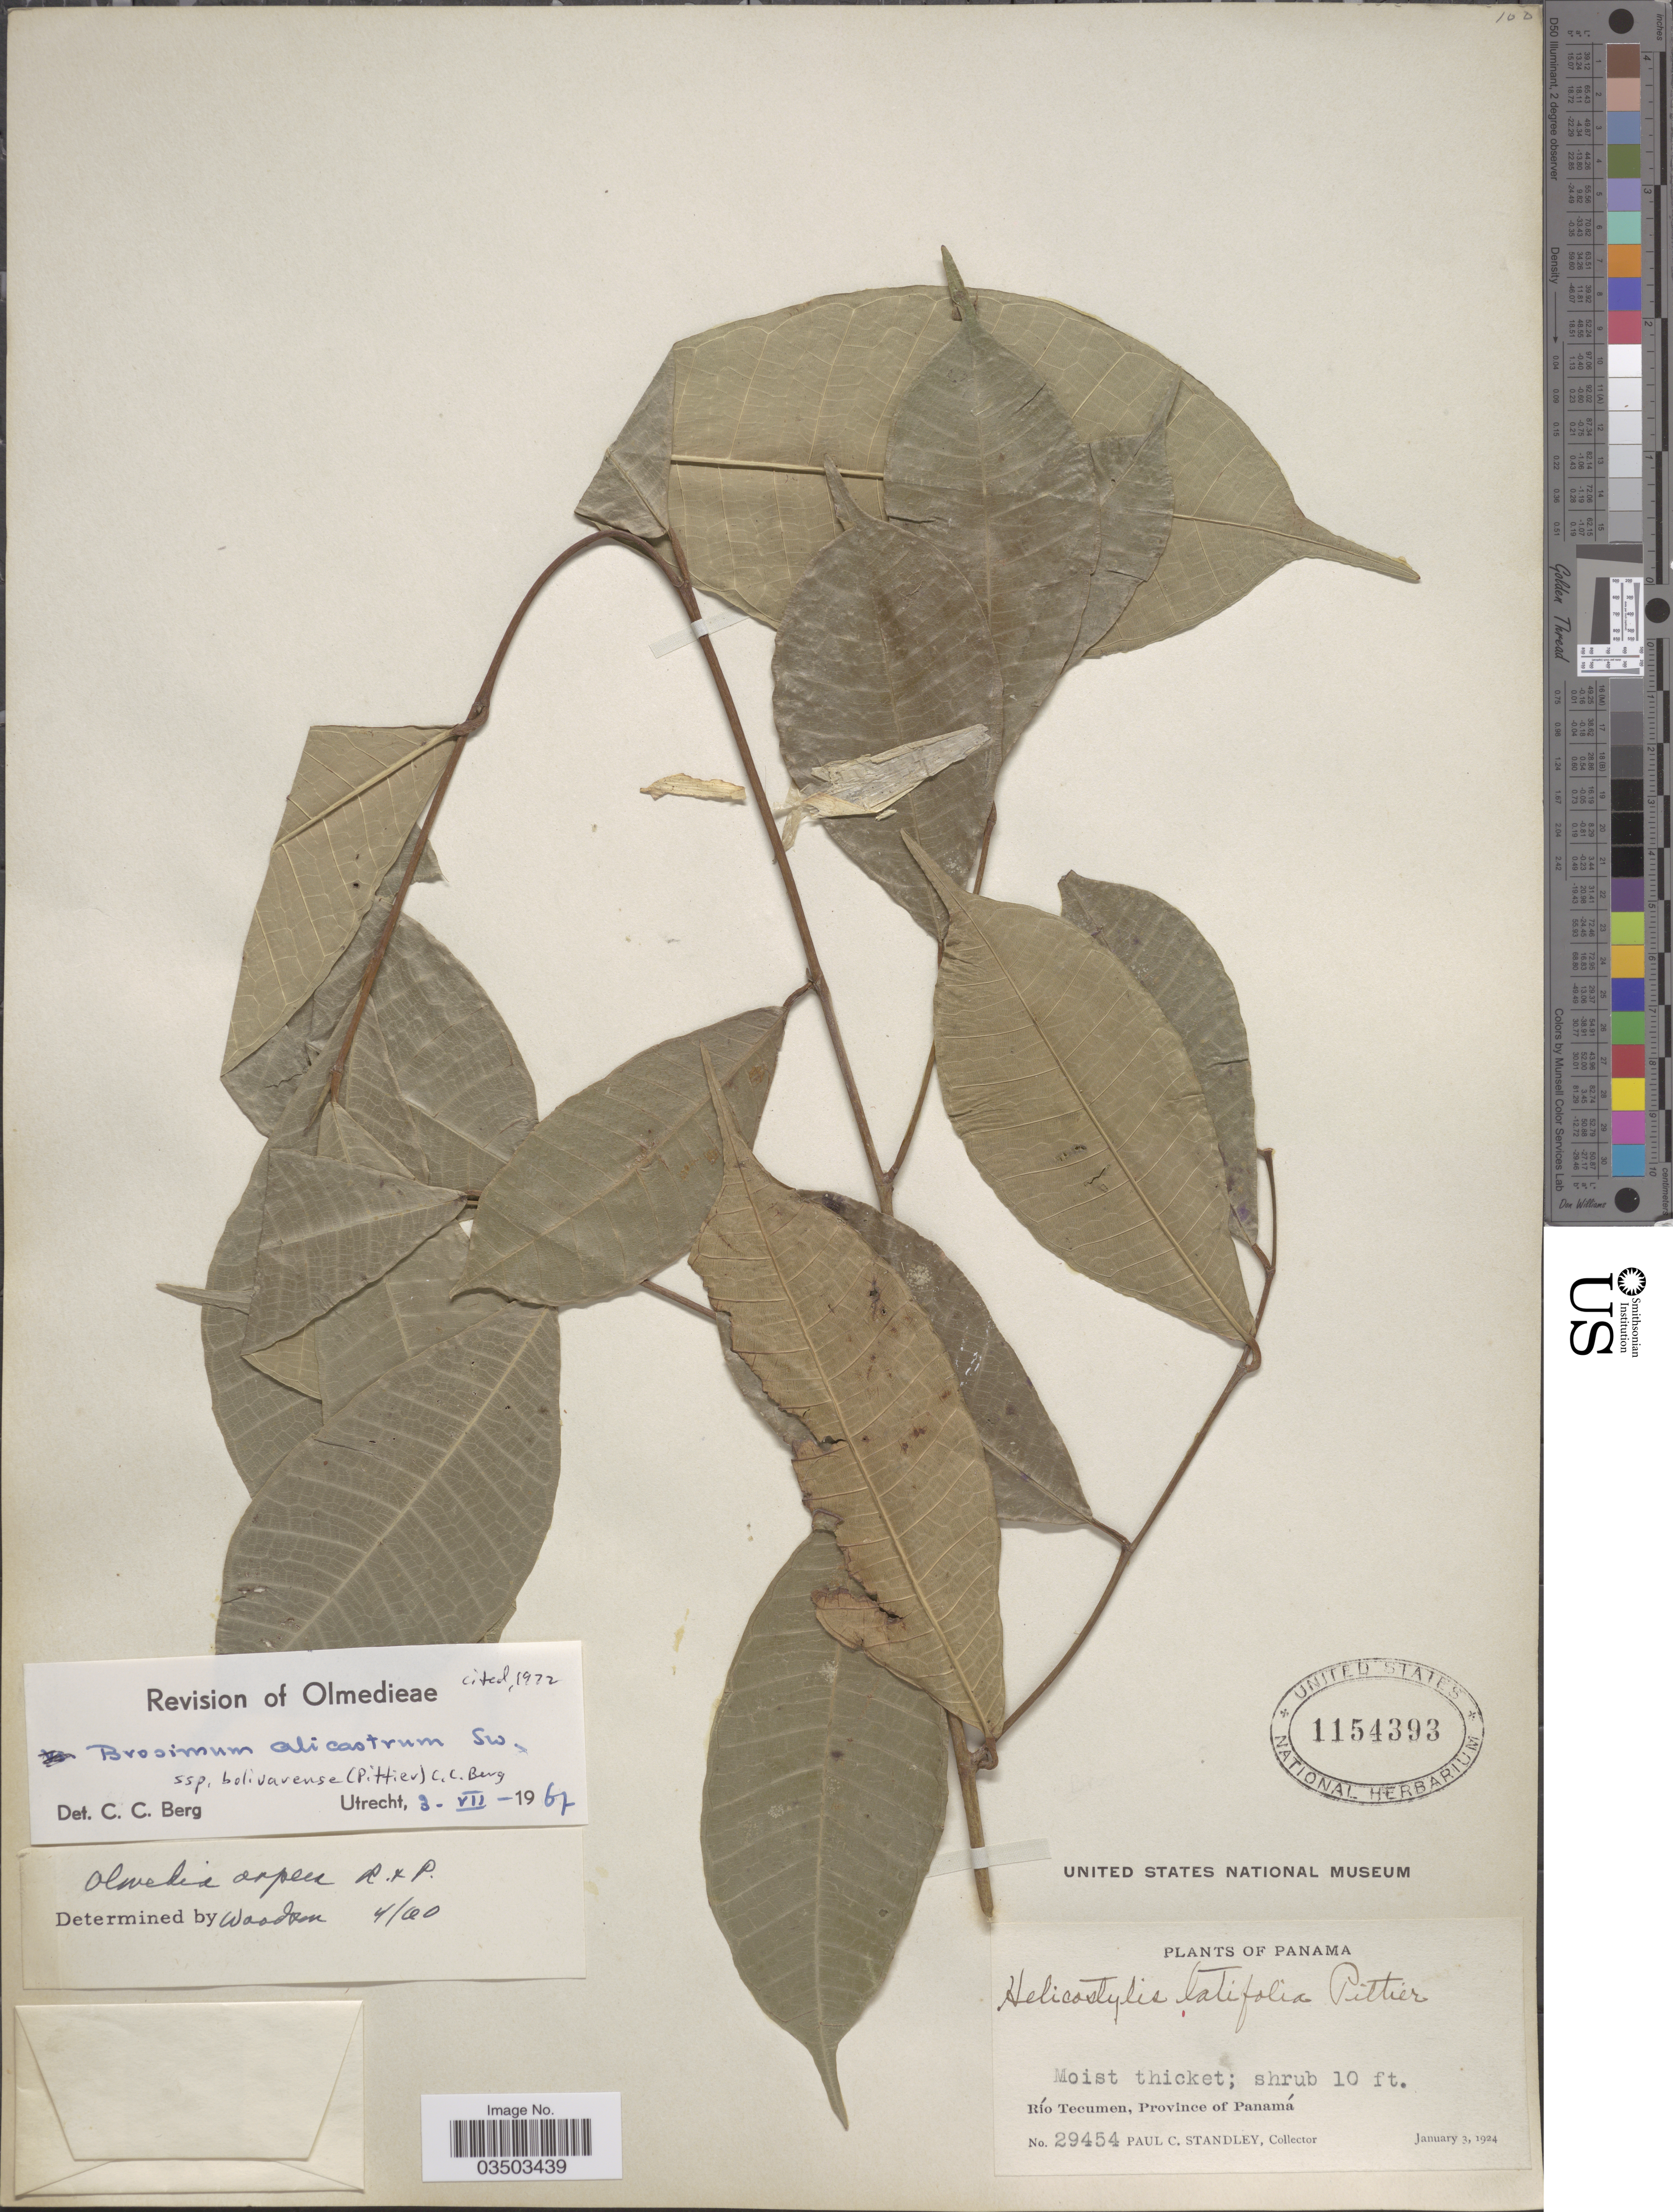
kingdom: Plantae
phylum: Tracheophyta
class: Magnoliopsida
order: Rosales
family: Moraceae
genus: Brosimum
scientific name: Brosimum alicastrum subsp. bolivarense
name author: (Pittier) C.C. Berg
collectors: P. C. Standley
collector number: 29454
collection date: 1924-01-03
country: Panama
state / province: Panamá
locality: Río Tecumen, Province of Panamá.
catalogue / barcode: US 1154393